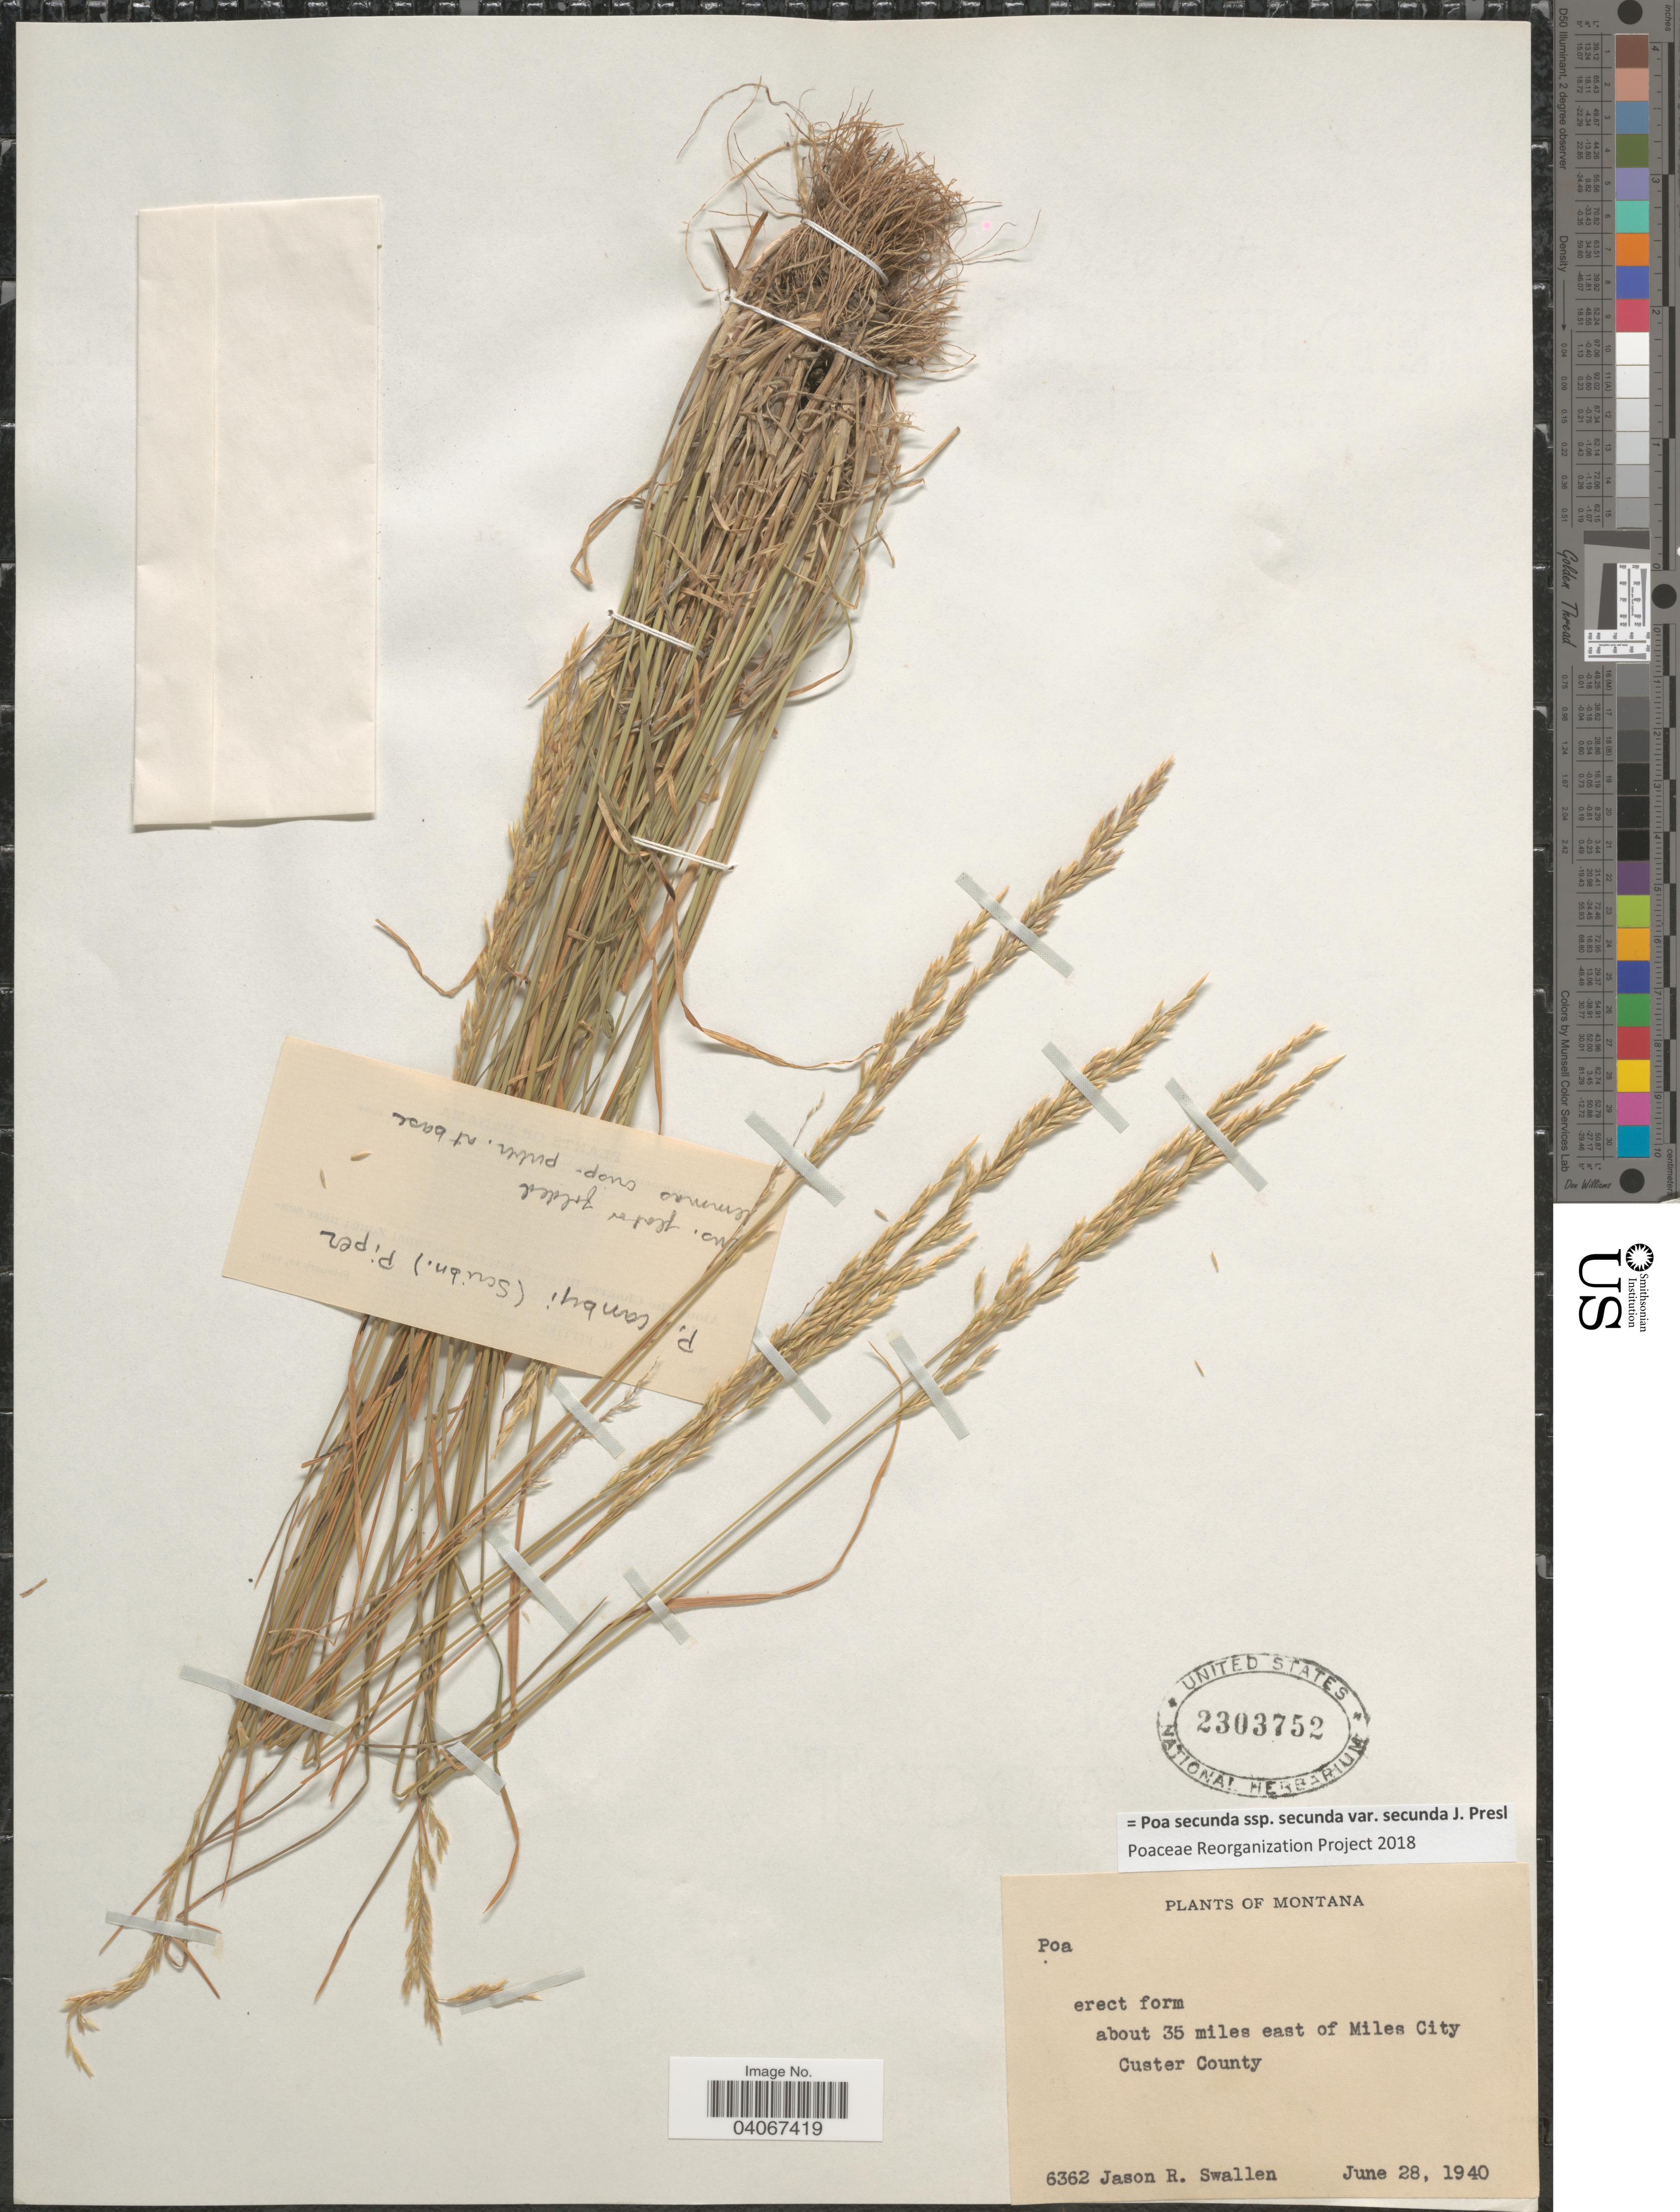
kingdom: Plantae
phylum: Tracheophyta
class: Liliopsida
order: Poales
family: Poaceae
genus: Poa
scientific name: Poa secunda subsp. secunda var. secunda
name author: J. Presl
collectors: J. R. Swallen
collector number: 6362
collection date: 1940-06-28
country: United States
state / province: Montana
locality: About 35 miles east of Miles City. Custer County.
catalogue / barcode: US 2303752